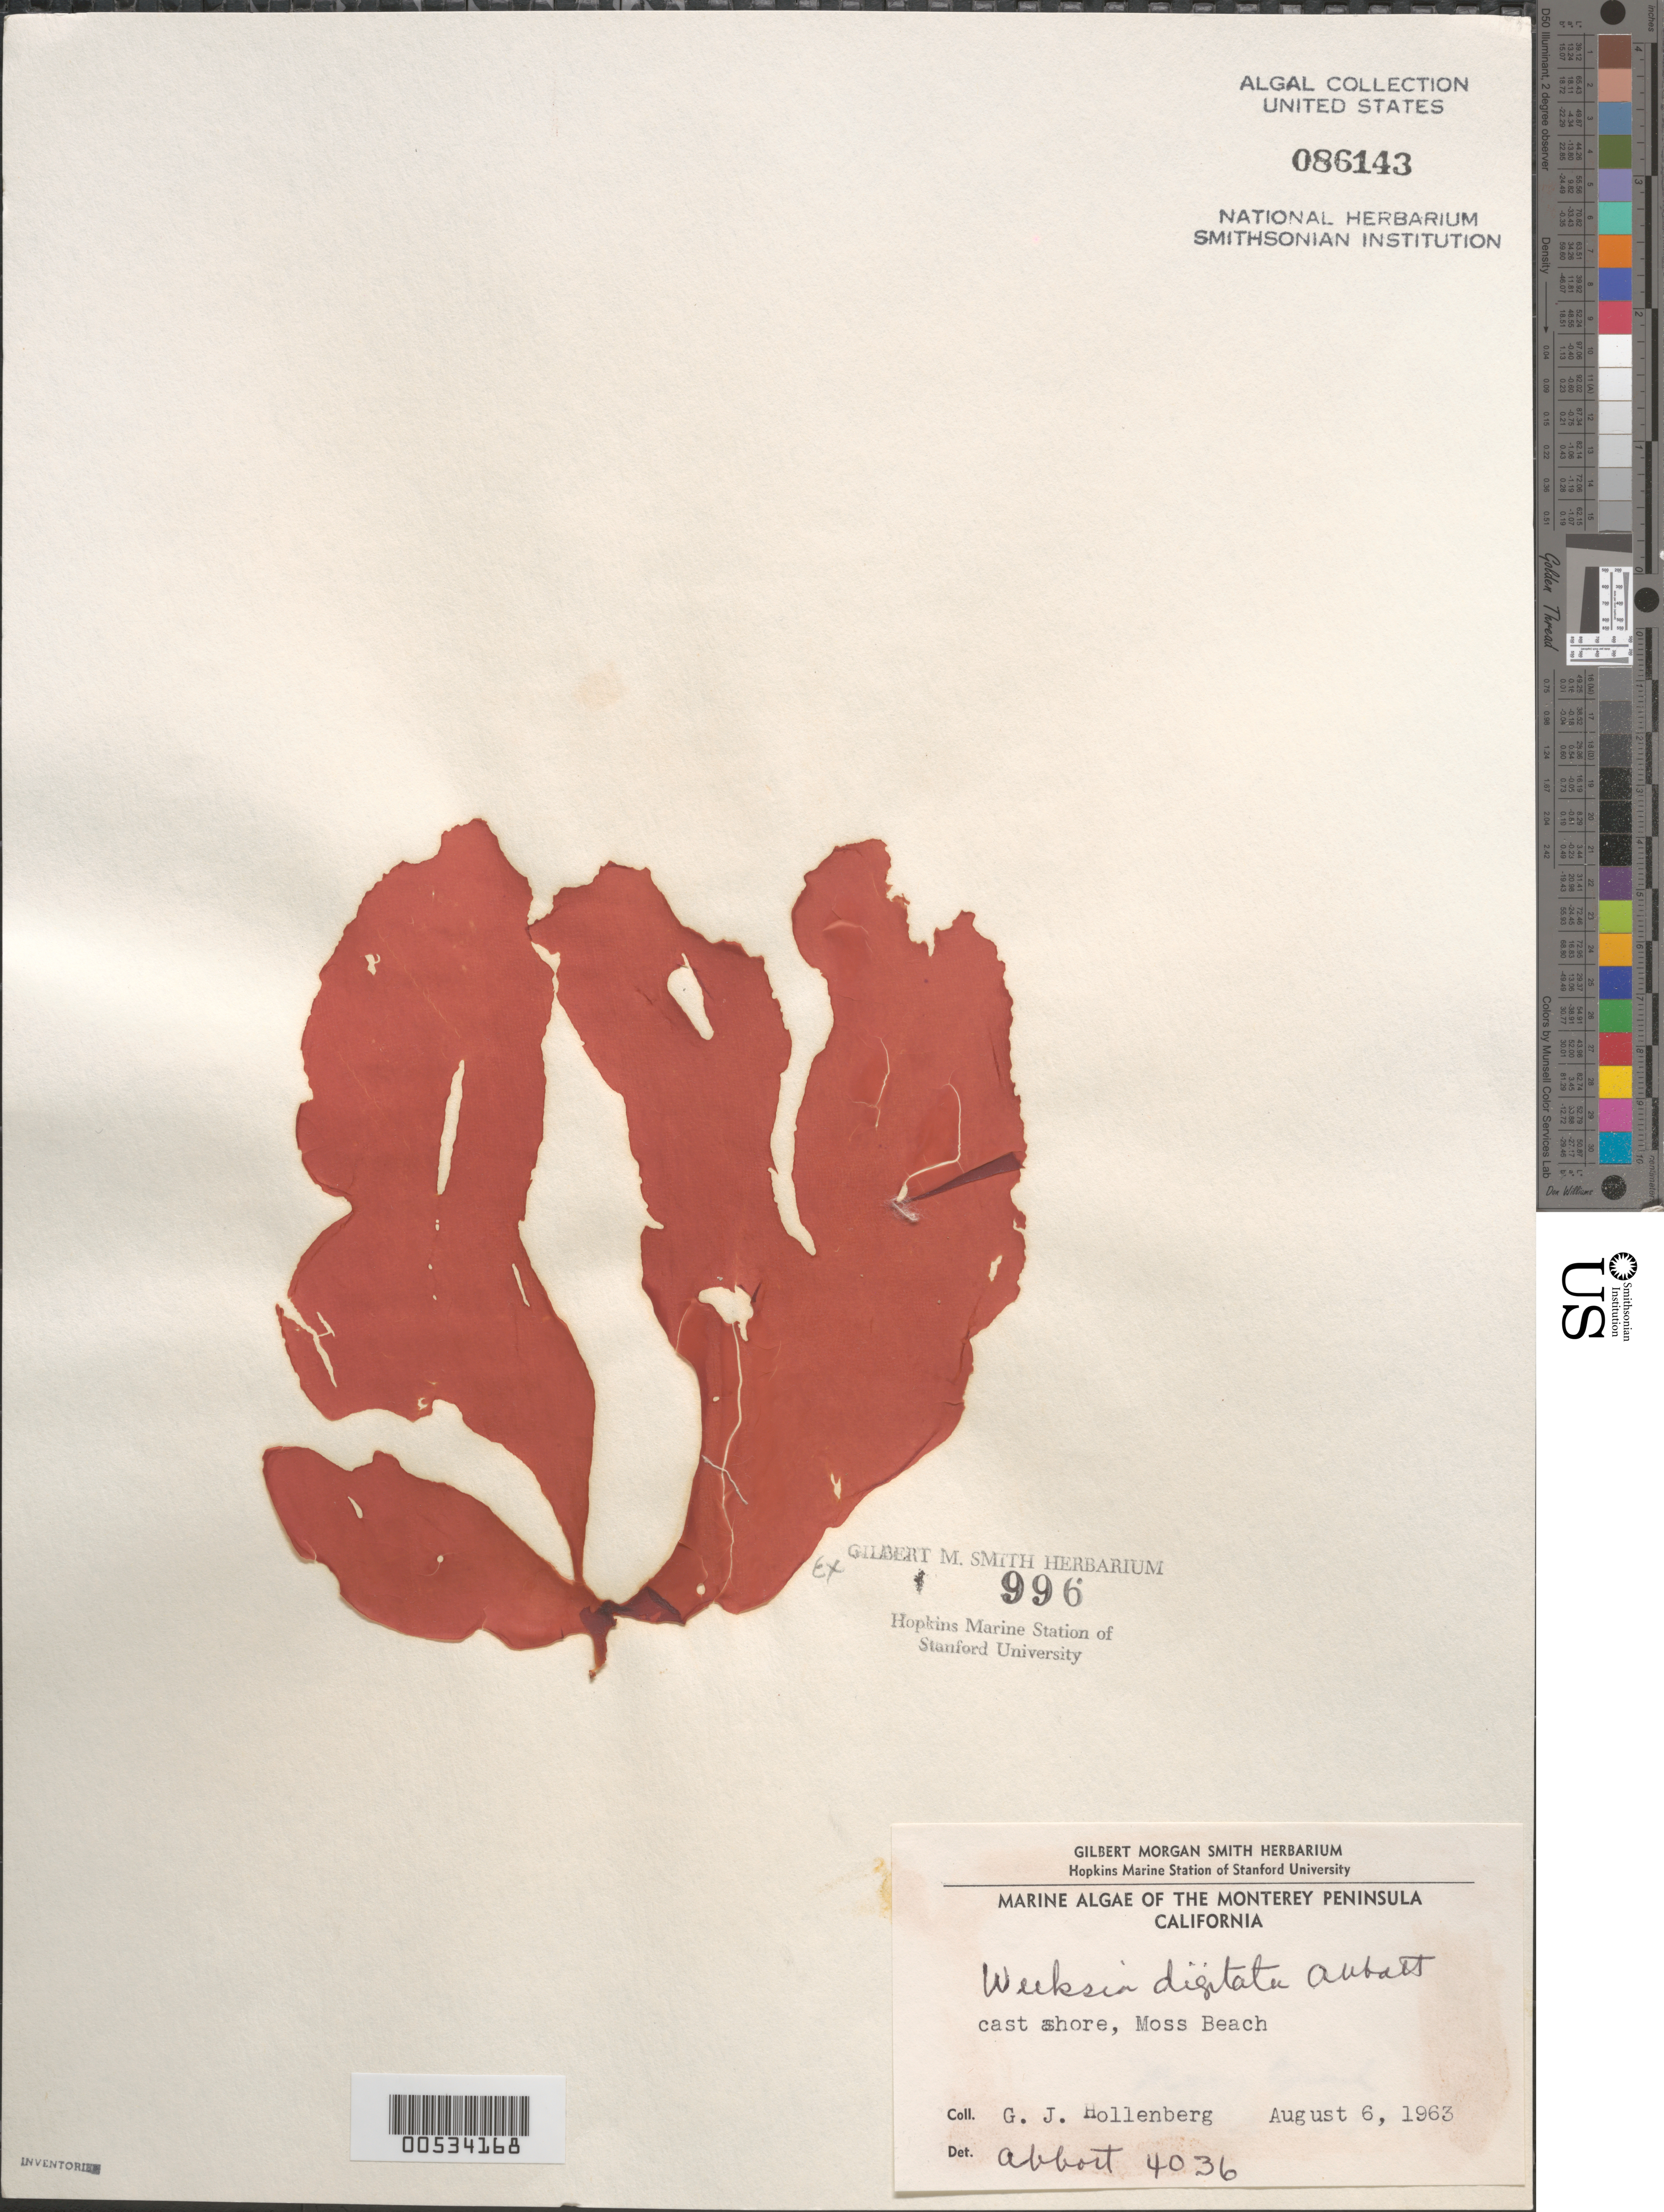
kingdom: Plantae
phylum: Rhodophyta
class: Florideophyceae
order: Gigartinales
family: Dumontiaceae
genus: Weeksia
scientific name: Weeksia digitata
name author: I.A. Abbott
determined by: Abbott, Isabella A.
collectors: G. Hollenberg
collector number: GJH 4036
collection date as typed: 06 Aug 1963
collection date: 1963-08-06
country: United States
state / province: California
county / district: Monterey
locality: Moss Beach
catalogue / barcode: US 86143